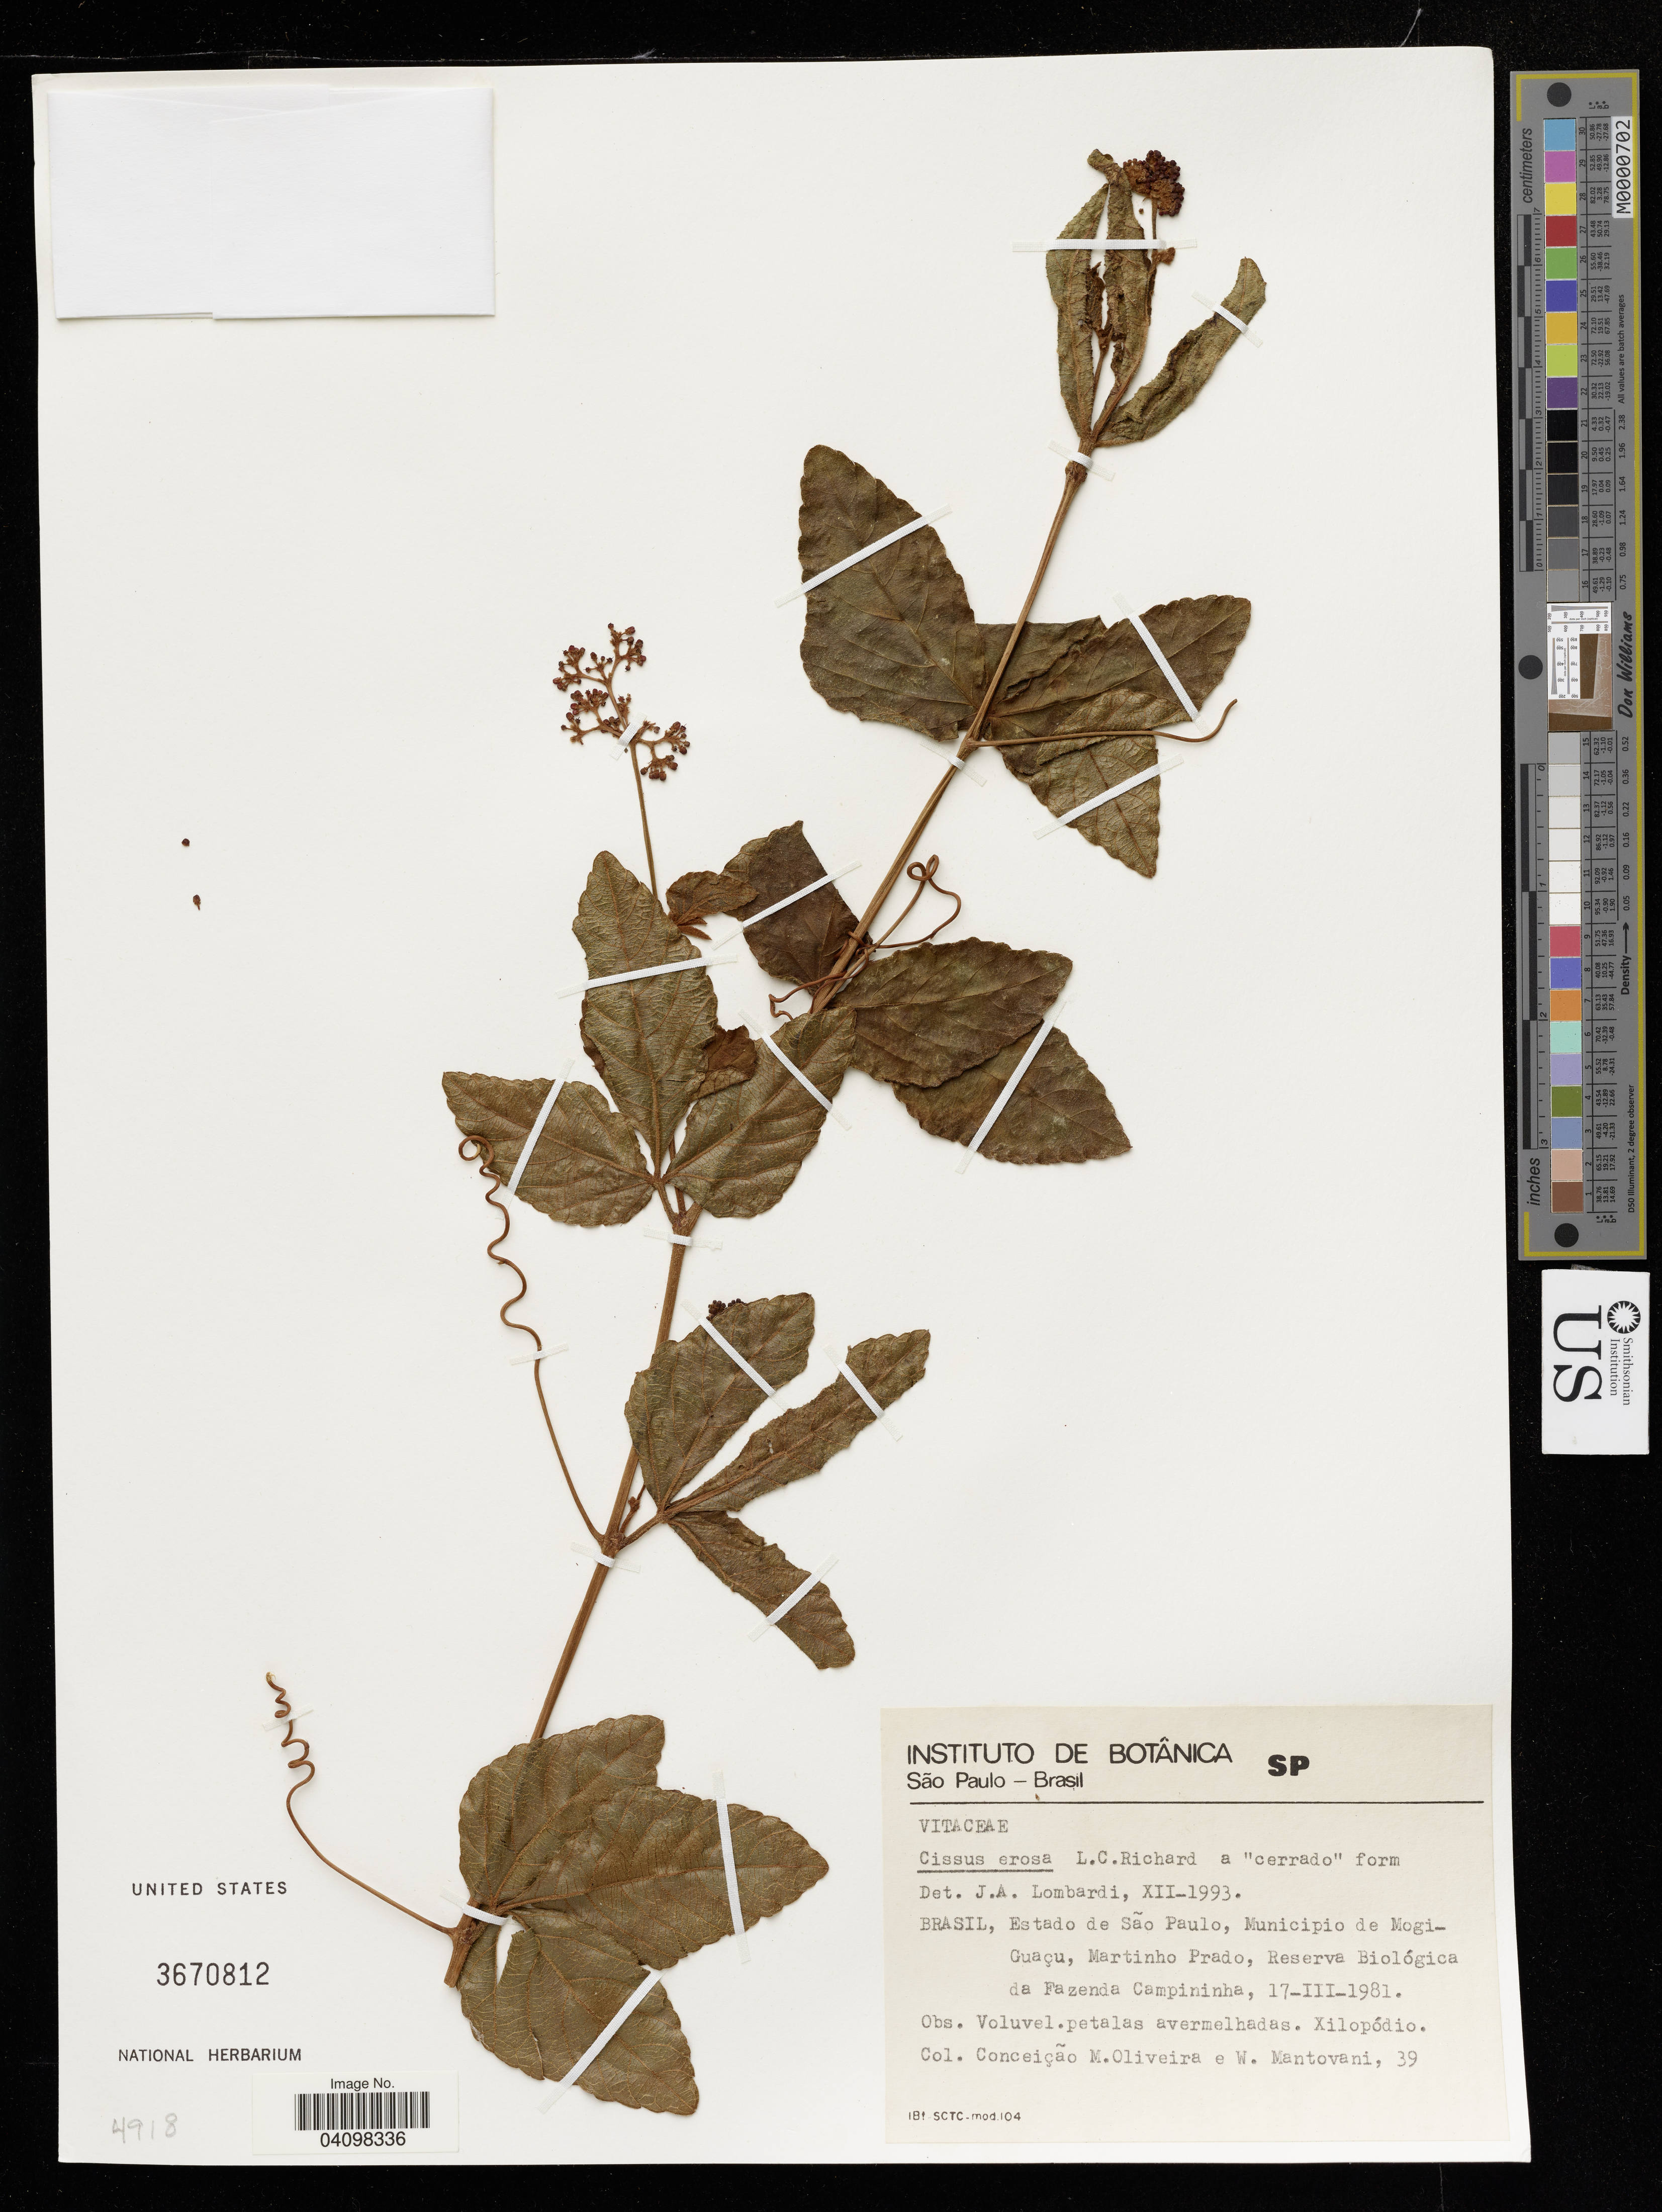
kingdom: Plantae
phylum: Tracheophyta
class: Magnoliopsida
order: Vitales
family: Vitaceae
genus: Cissus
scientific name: Cissus erosa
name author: Rich.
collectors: M. Oliveira & W. Mantovani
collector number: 39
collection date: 1981-03-17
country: Brazil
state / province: São Paulo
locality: Municipio de Mogi- Guaçu, Martinho Prado, Reserva Biológica da Fazenda Campininha.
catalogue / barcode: US 3670812